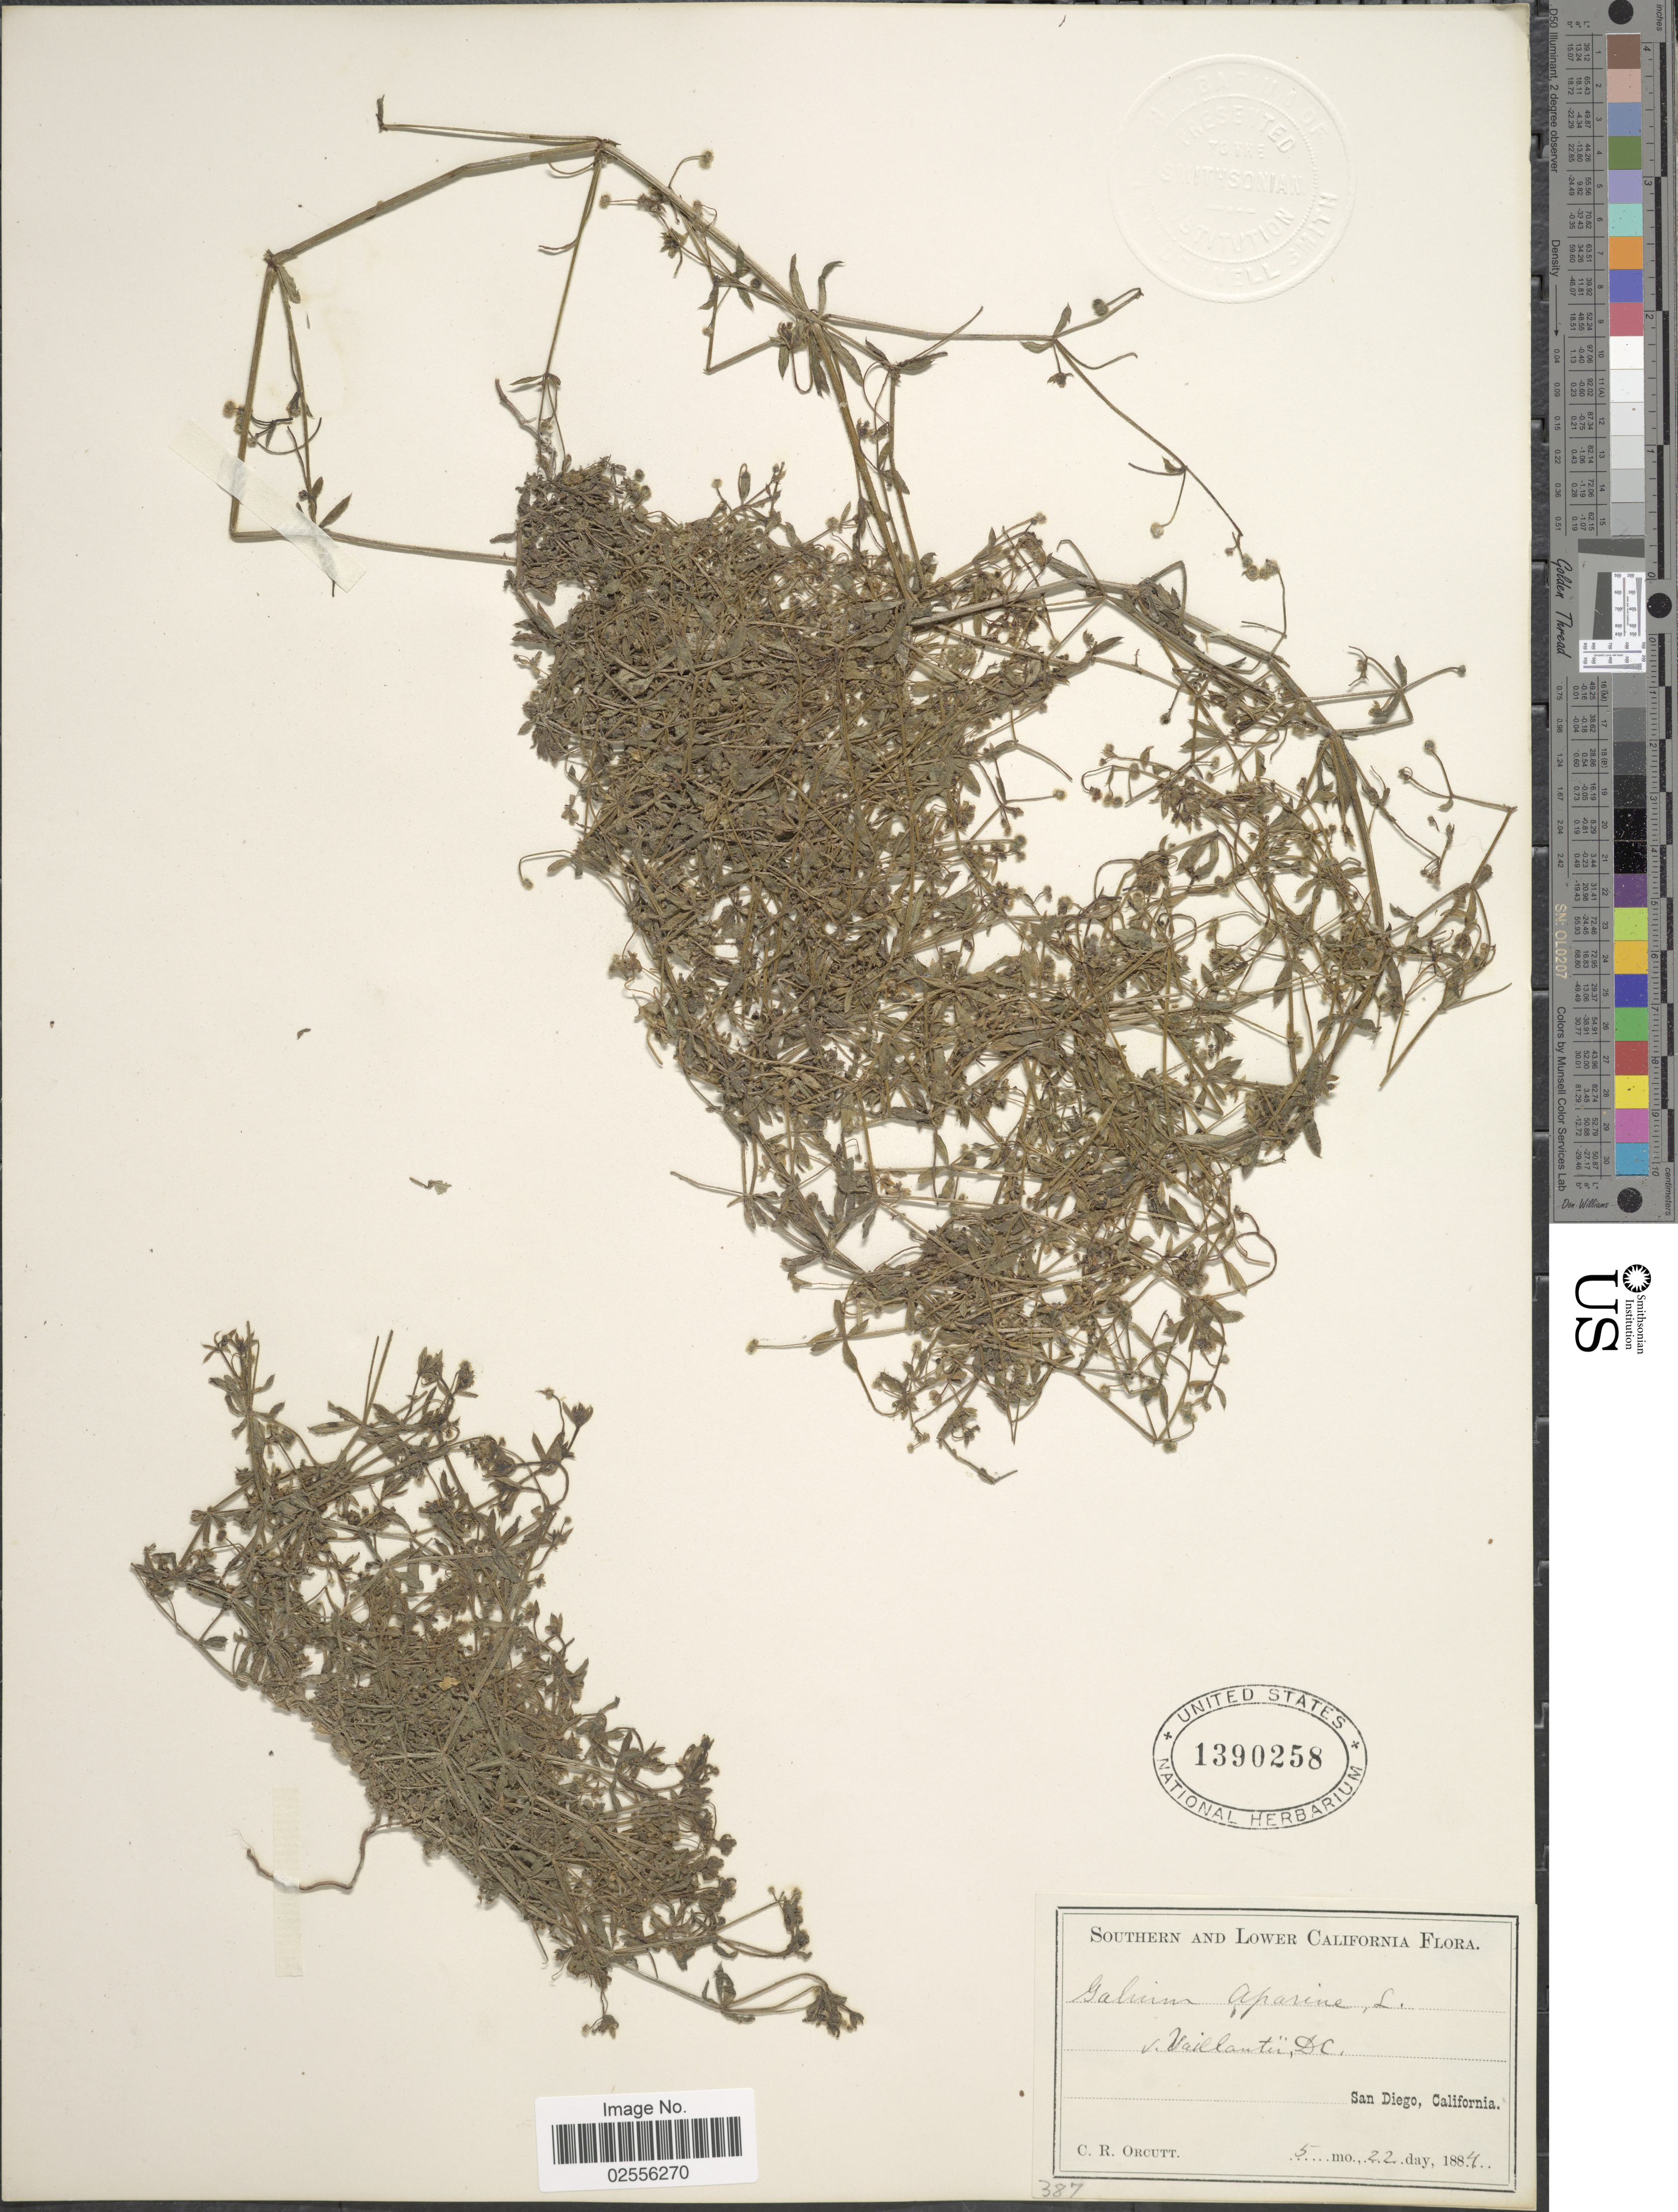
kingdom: Plantae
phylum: Tracheophyta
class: Magnoliopsida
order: Gentianales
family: Rubiaceae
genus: Galium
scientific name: Galium aparine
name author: L.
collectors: C. R. Orcutt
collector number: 387?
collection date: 1884-05-22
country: United States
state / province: California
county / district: San Diego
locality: Southern and Lower California. San Diego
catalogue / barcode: US 1390258